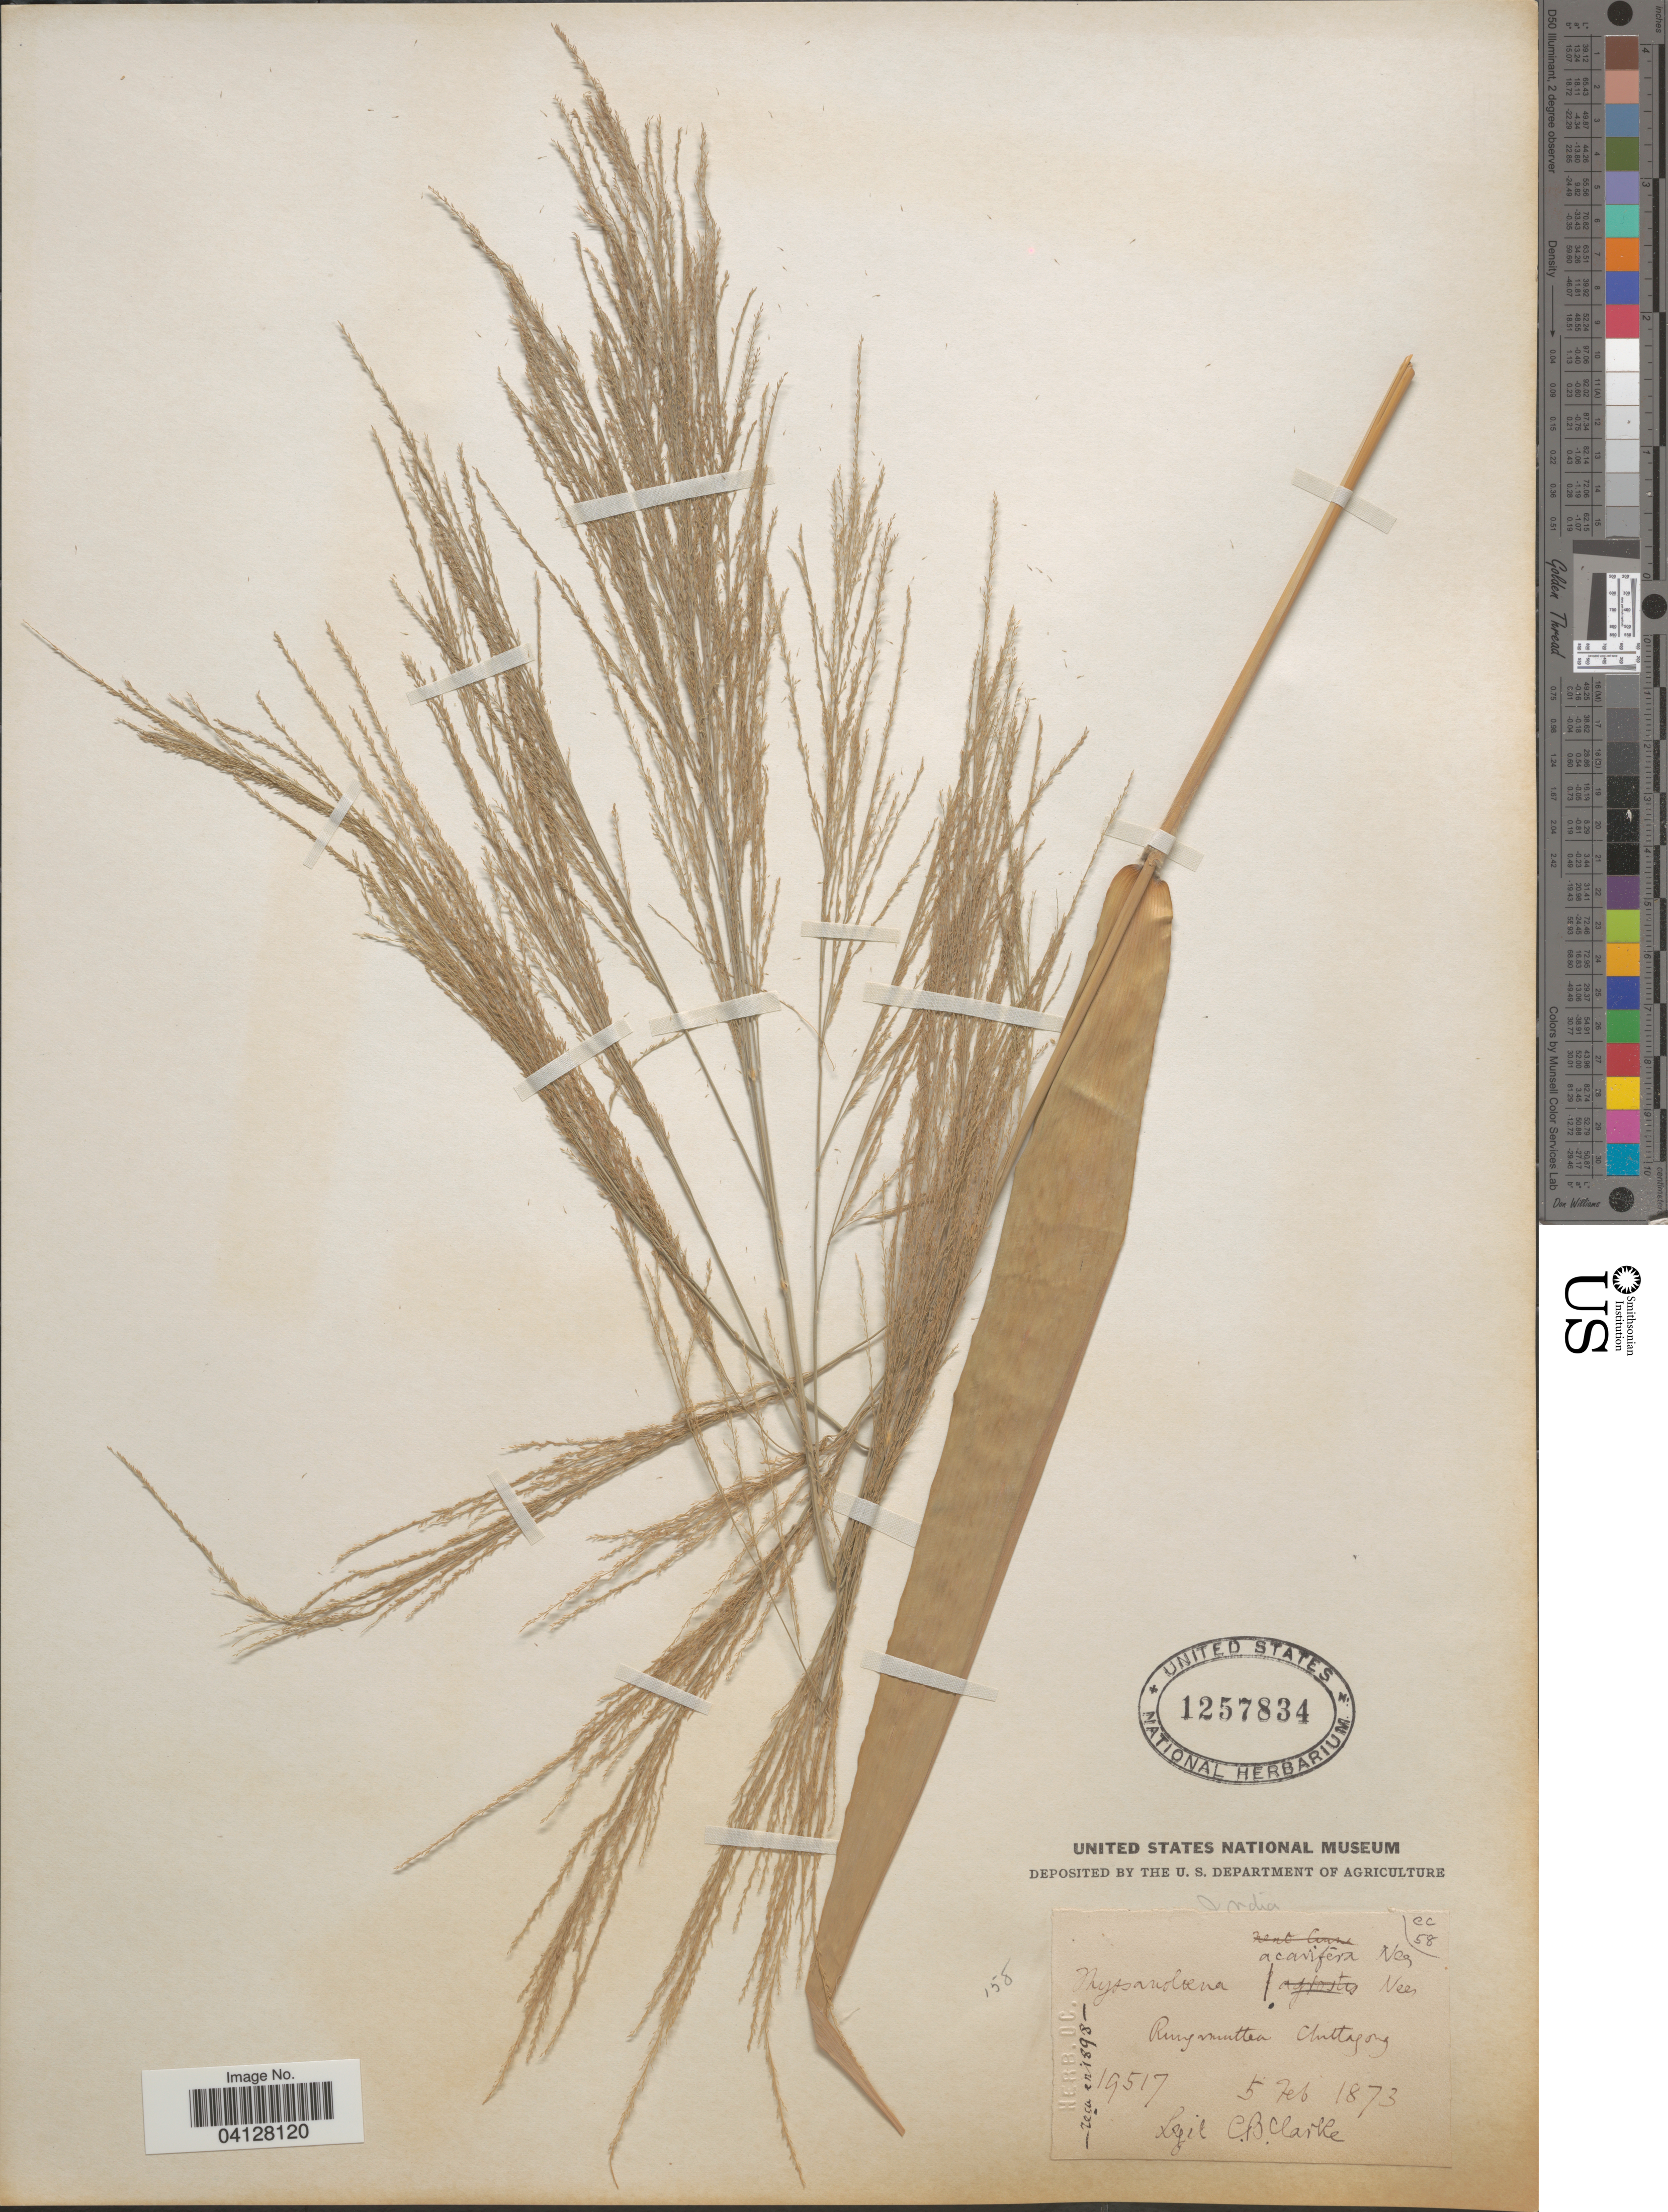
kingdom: Plantae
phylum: Tracheophyta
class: Liliopsida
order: Poales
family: Poaceae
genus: Thysanolaena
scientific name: Thysanolaena acarifera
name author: (Trin.) Arn. & Nees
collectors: C. B. Clarke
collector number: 19517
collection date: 1873-02-05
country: India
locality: Rungmutten [interpreted] Chittagong.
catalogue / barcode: US 1257834